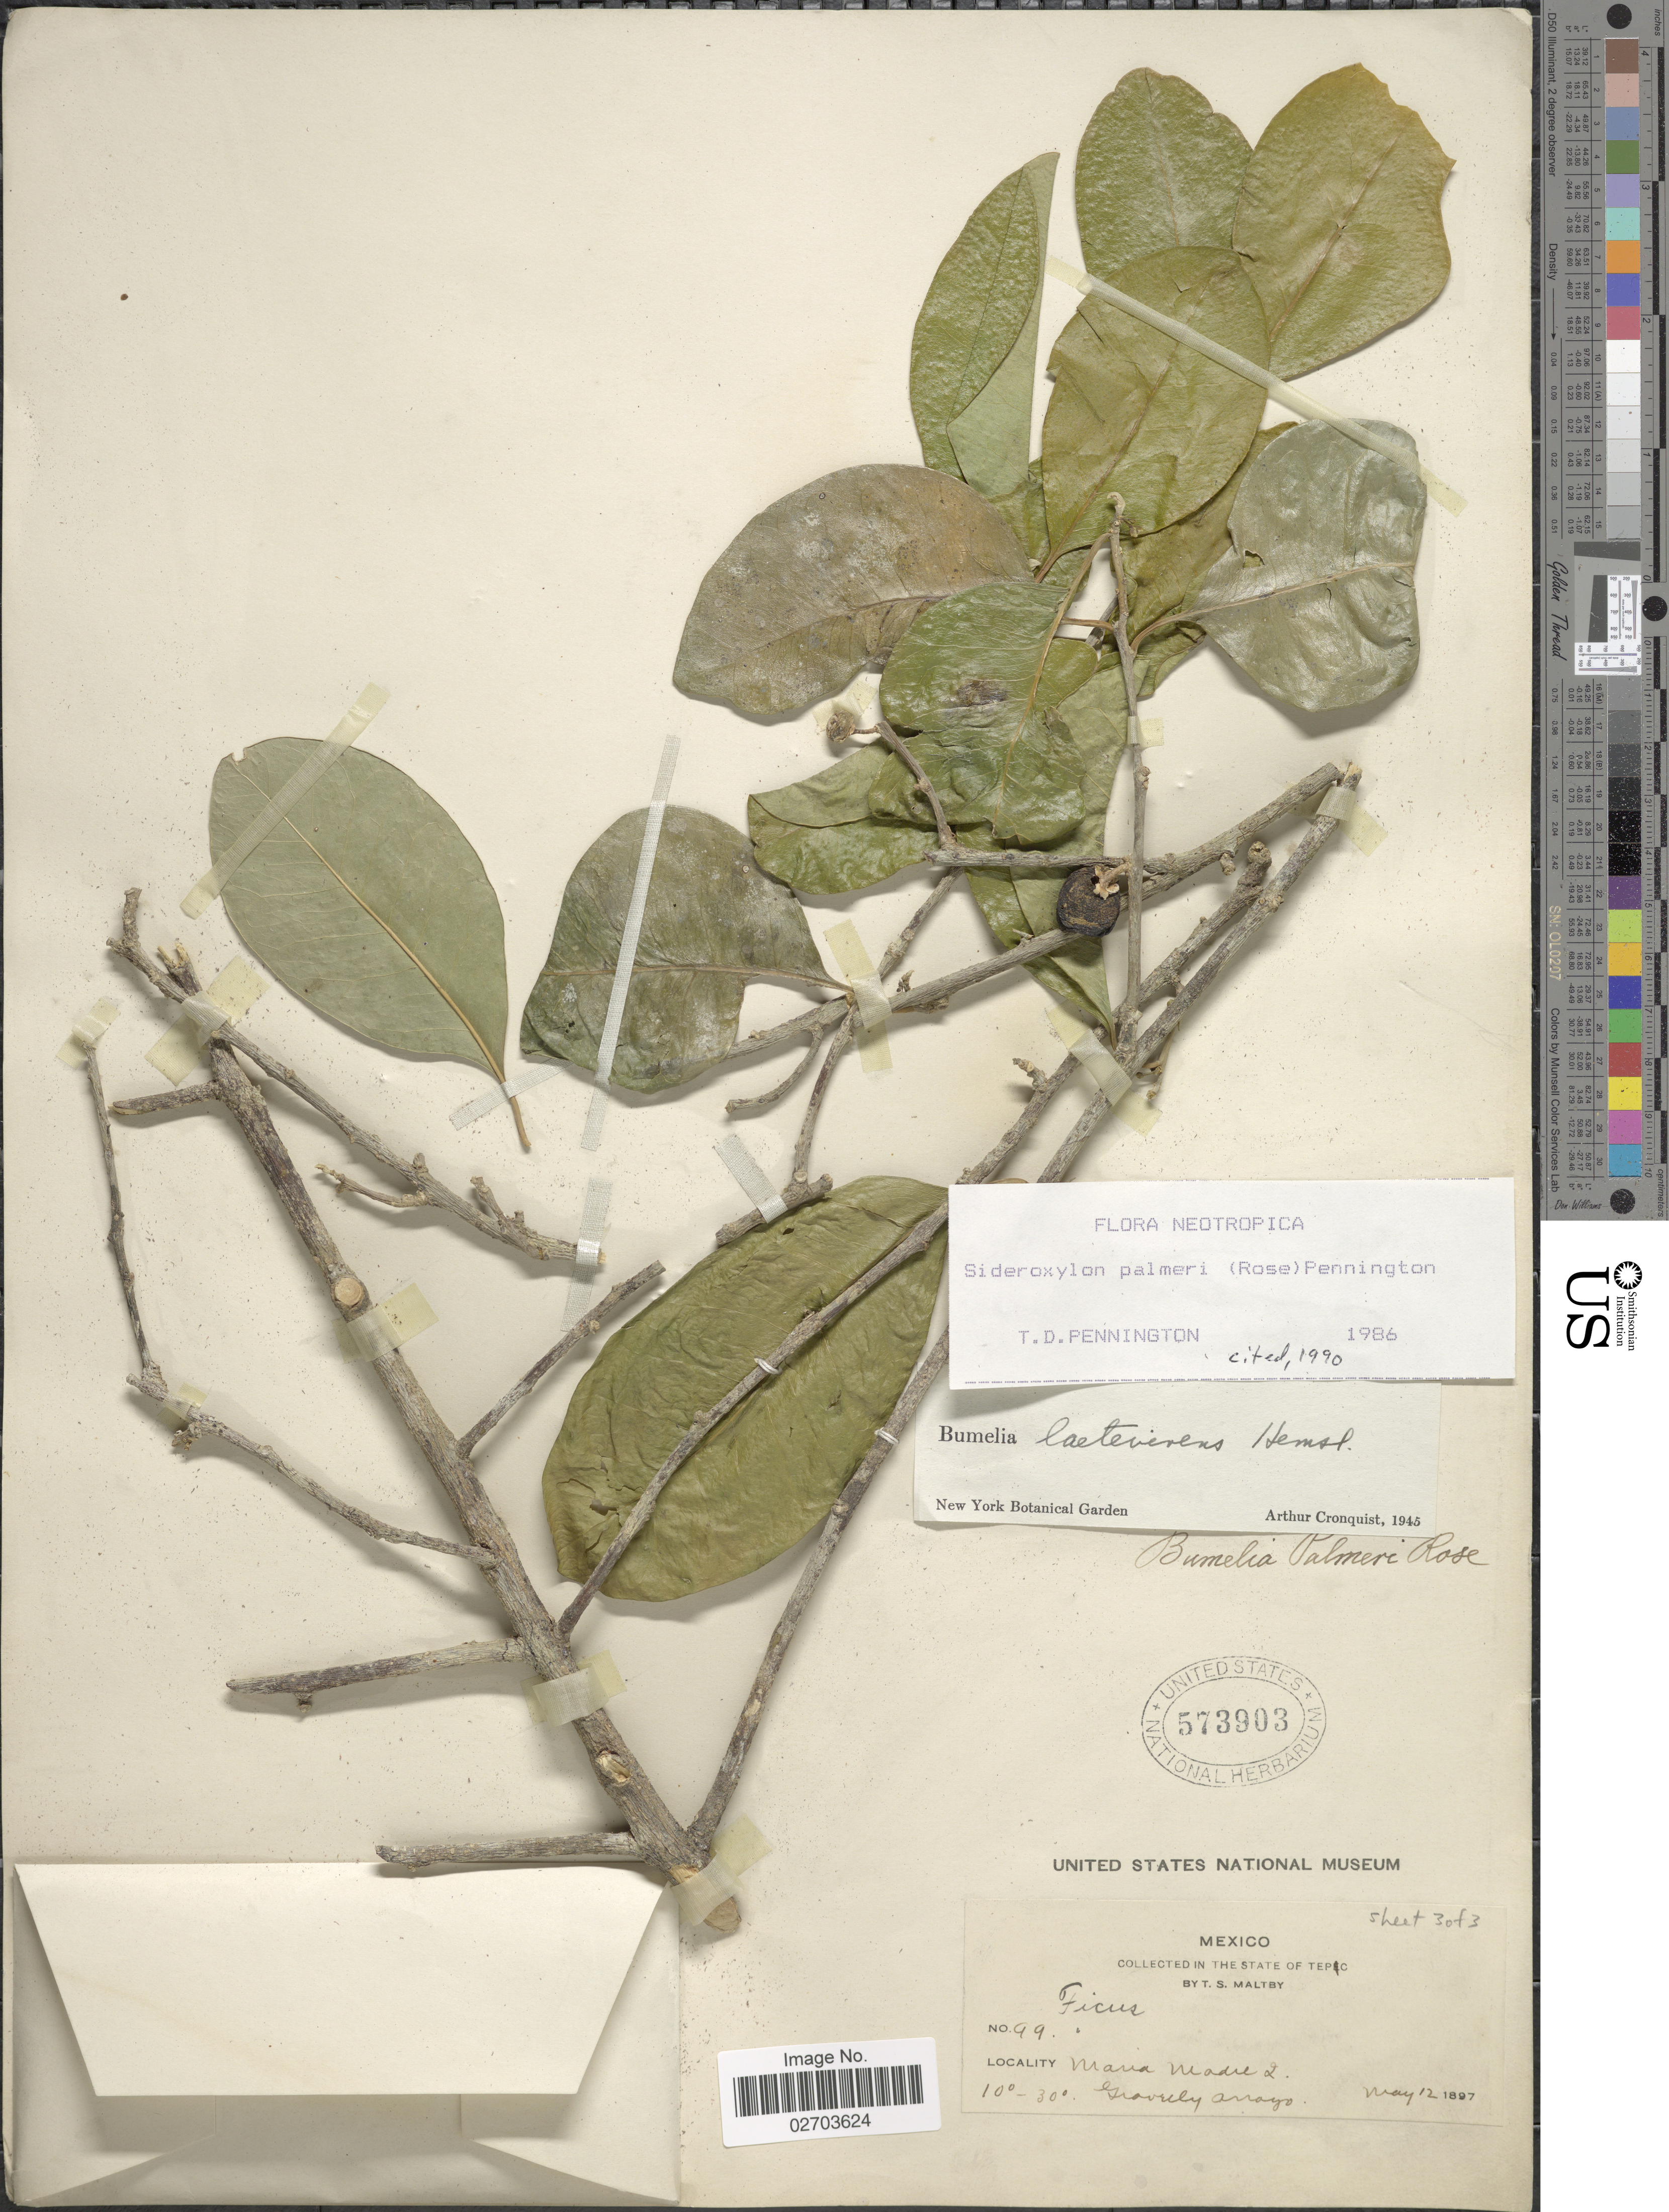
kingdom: Plantae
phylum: Tracheophyta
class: Magnoliopsida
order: Ericales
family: Sapotaceae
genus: Sideroxylon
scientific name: Sideroxylon palmeri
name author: (Rose) T.D. Penn.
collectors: T. S. Maltby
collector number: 99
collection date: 1897-05-12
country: Mexico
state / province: Nayarit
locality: Maria Madre Is., in the state of Tepic.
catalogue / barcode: US 573903